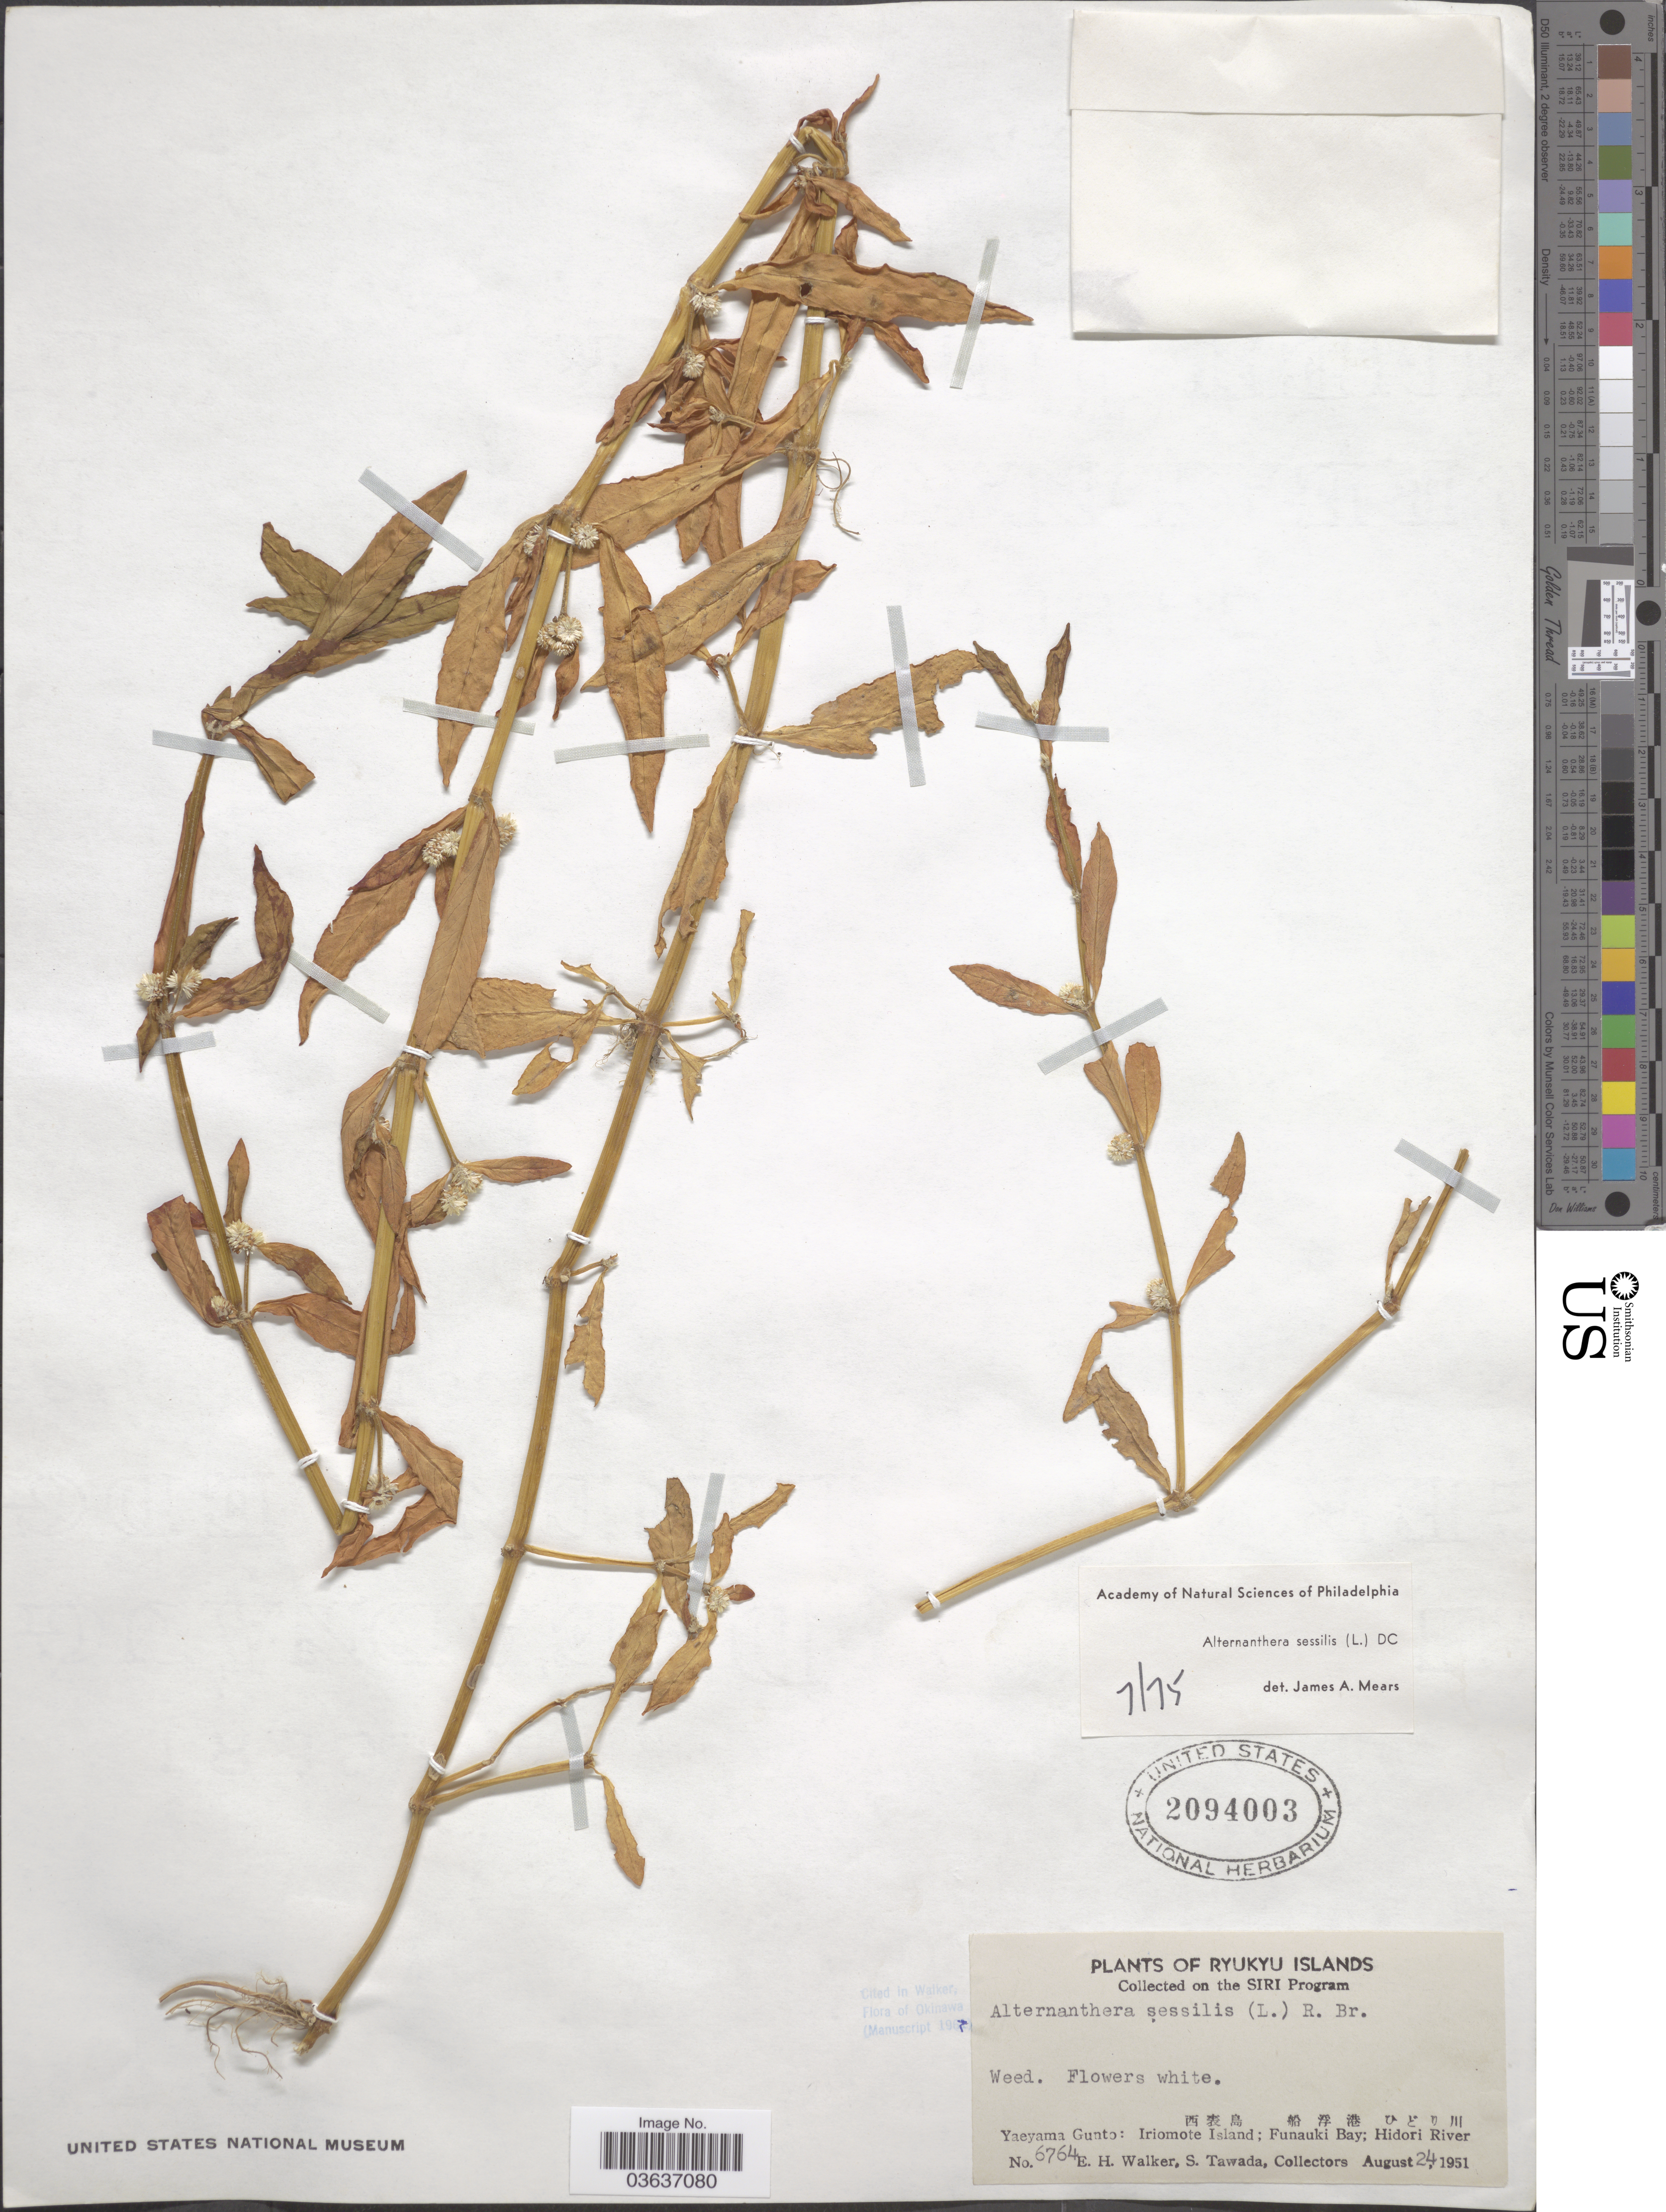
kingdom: Plantae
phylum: Tracheophyta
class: Magnoliopsida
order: Caryophyllales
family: Amaranthaceae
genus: Alternanthera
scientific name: Alternanthera sessilis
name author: (L.) DC.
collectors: E. H. Walker & S. Tawada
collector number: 6764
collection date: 1951-08-24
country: Japan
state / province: Okinawa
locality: Ryukyu Islands. Yaeyama Gunto: Iriomote Island; Funauki Bay; Hidori River.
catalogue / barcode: US 2094003